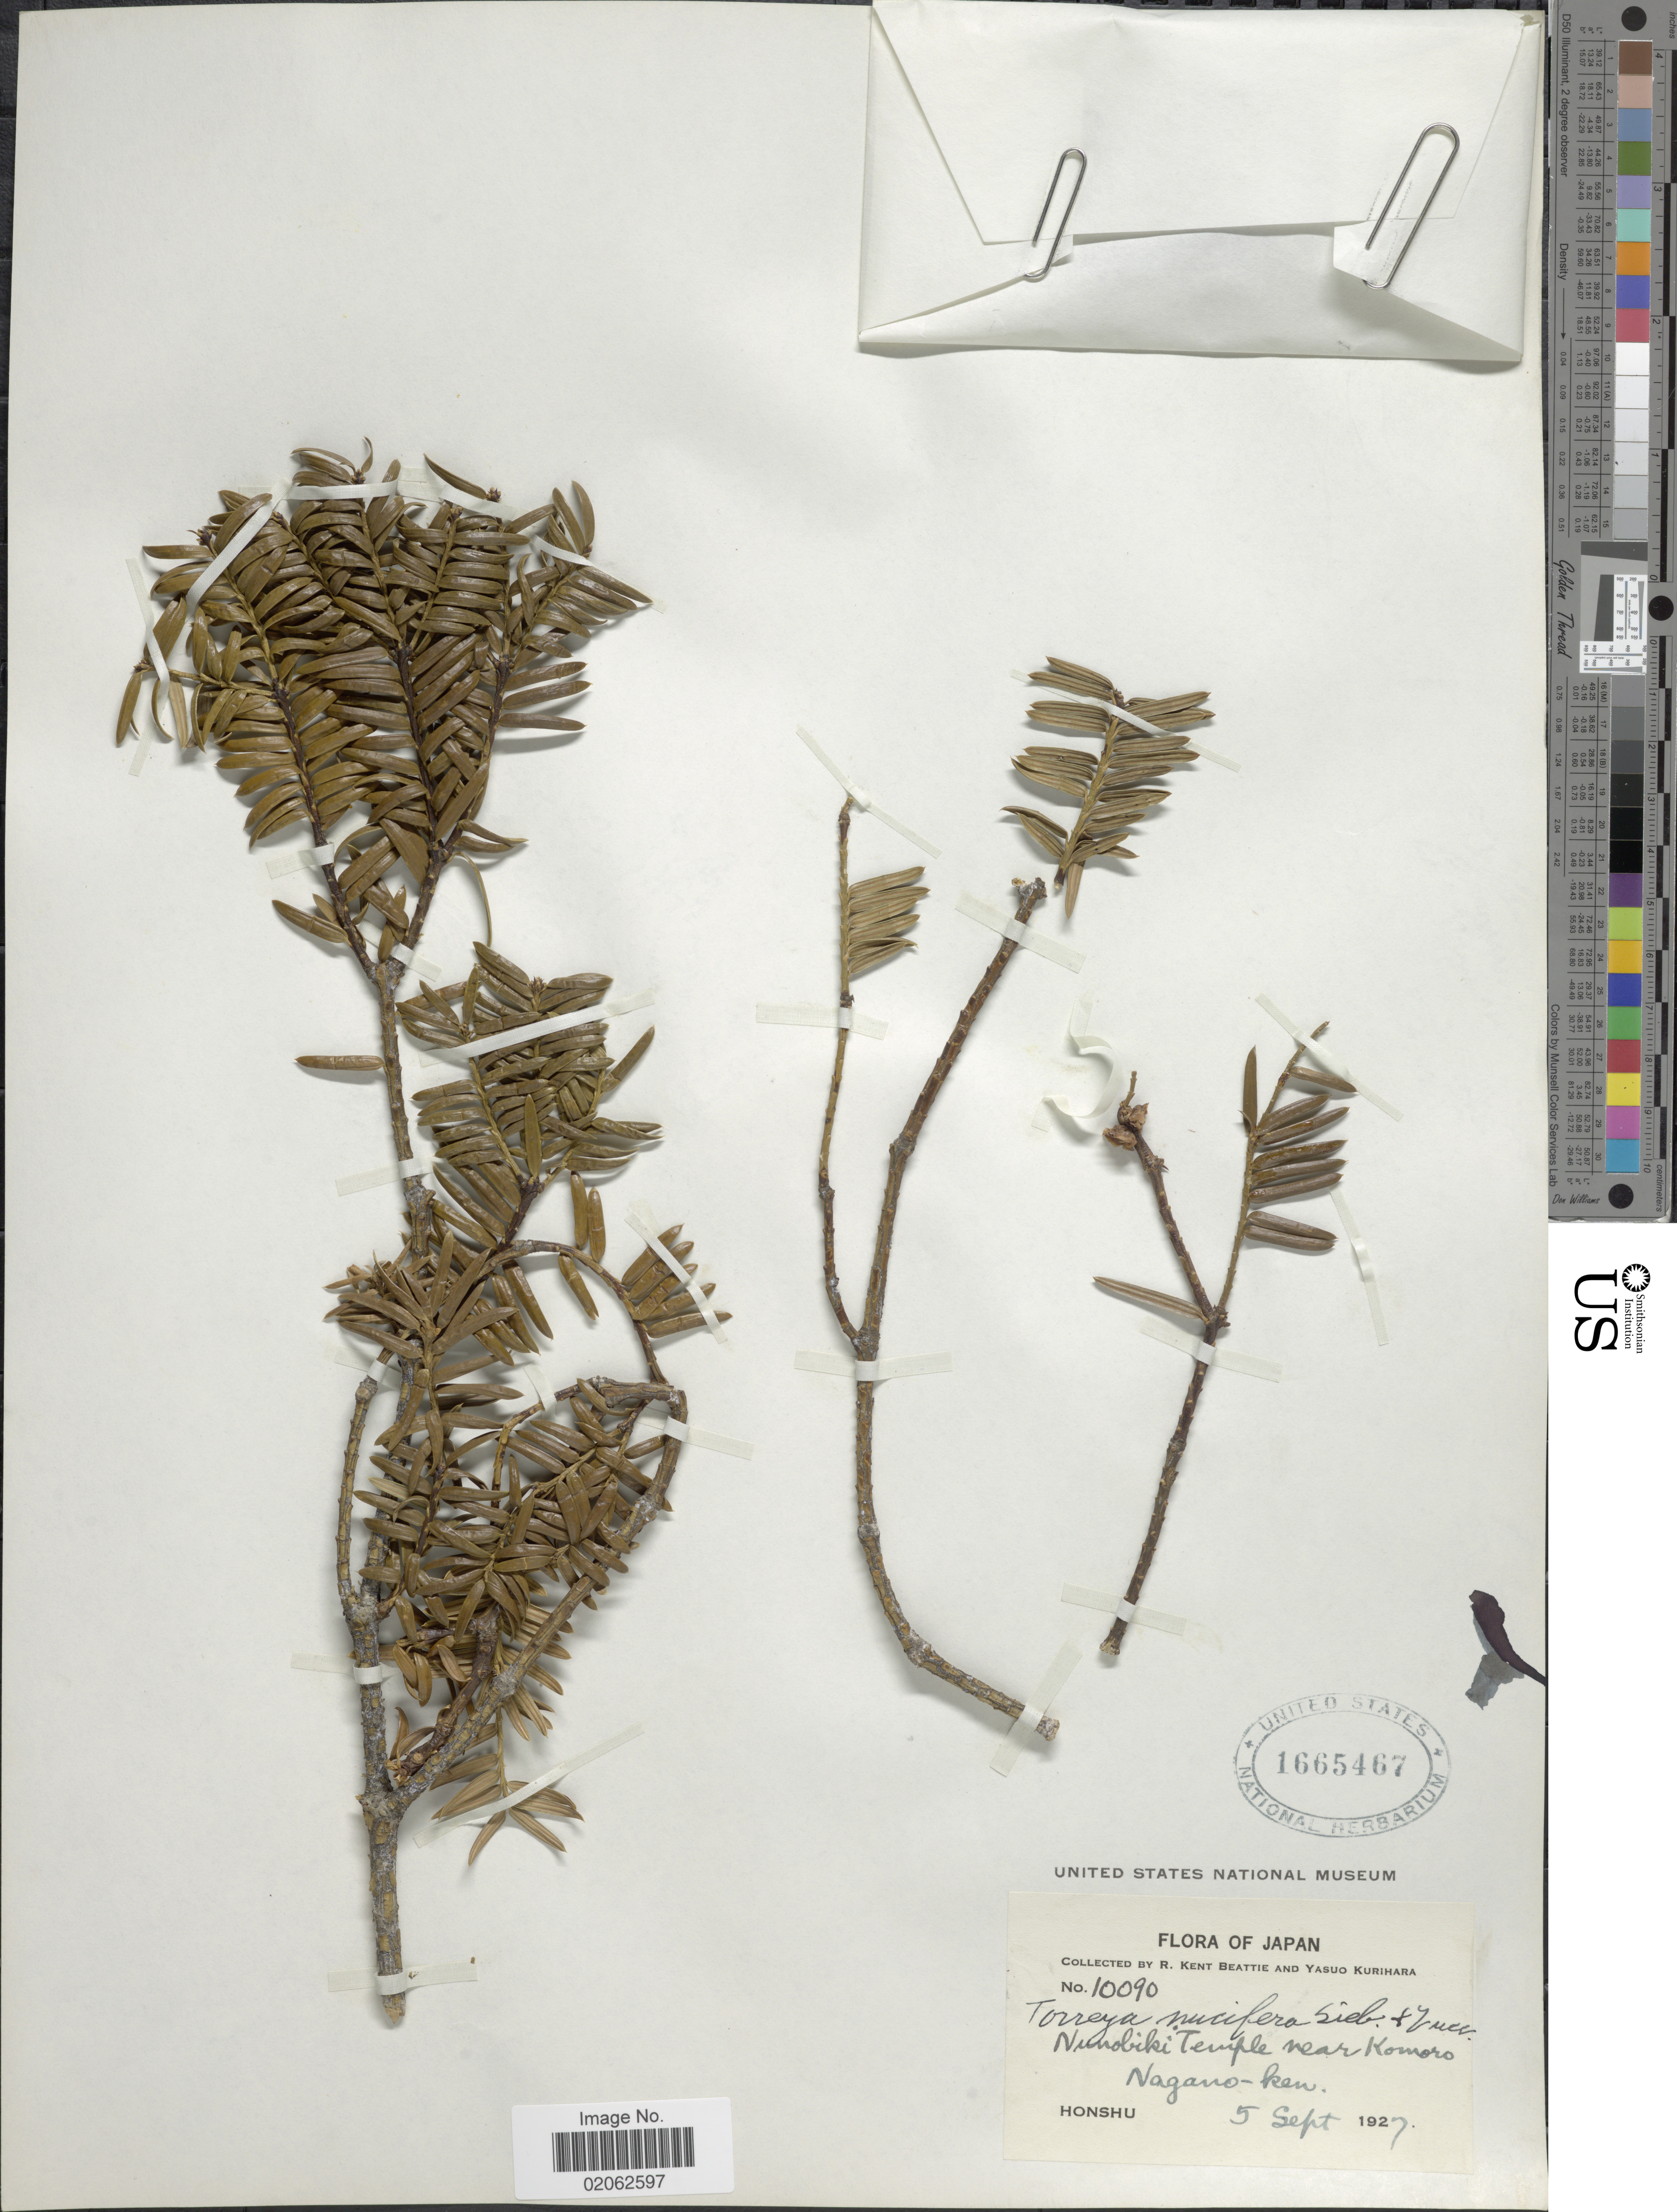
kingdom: Plantae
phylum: Tracheophyta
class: Pinopsida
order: Pinales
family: Taxaceae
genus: Torreya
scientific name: Torreya nucifera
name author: (L.) Siebold & Zucc.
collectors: R. K. Beattie & Y. Kurihara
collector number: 10090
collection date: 1929-09-05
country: Japan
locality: Nunobiki Temple near Komoro Nagano-ken. Honshu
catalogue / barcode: US 1665467